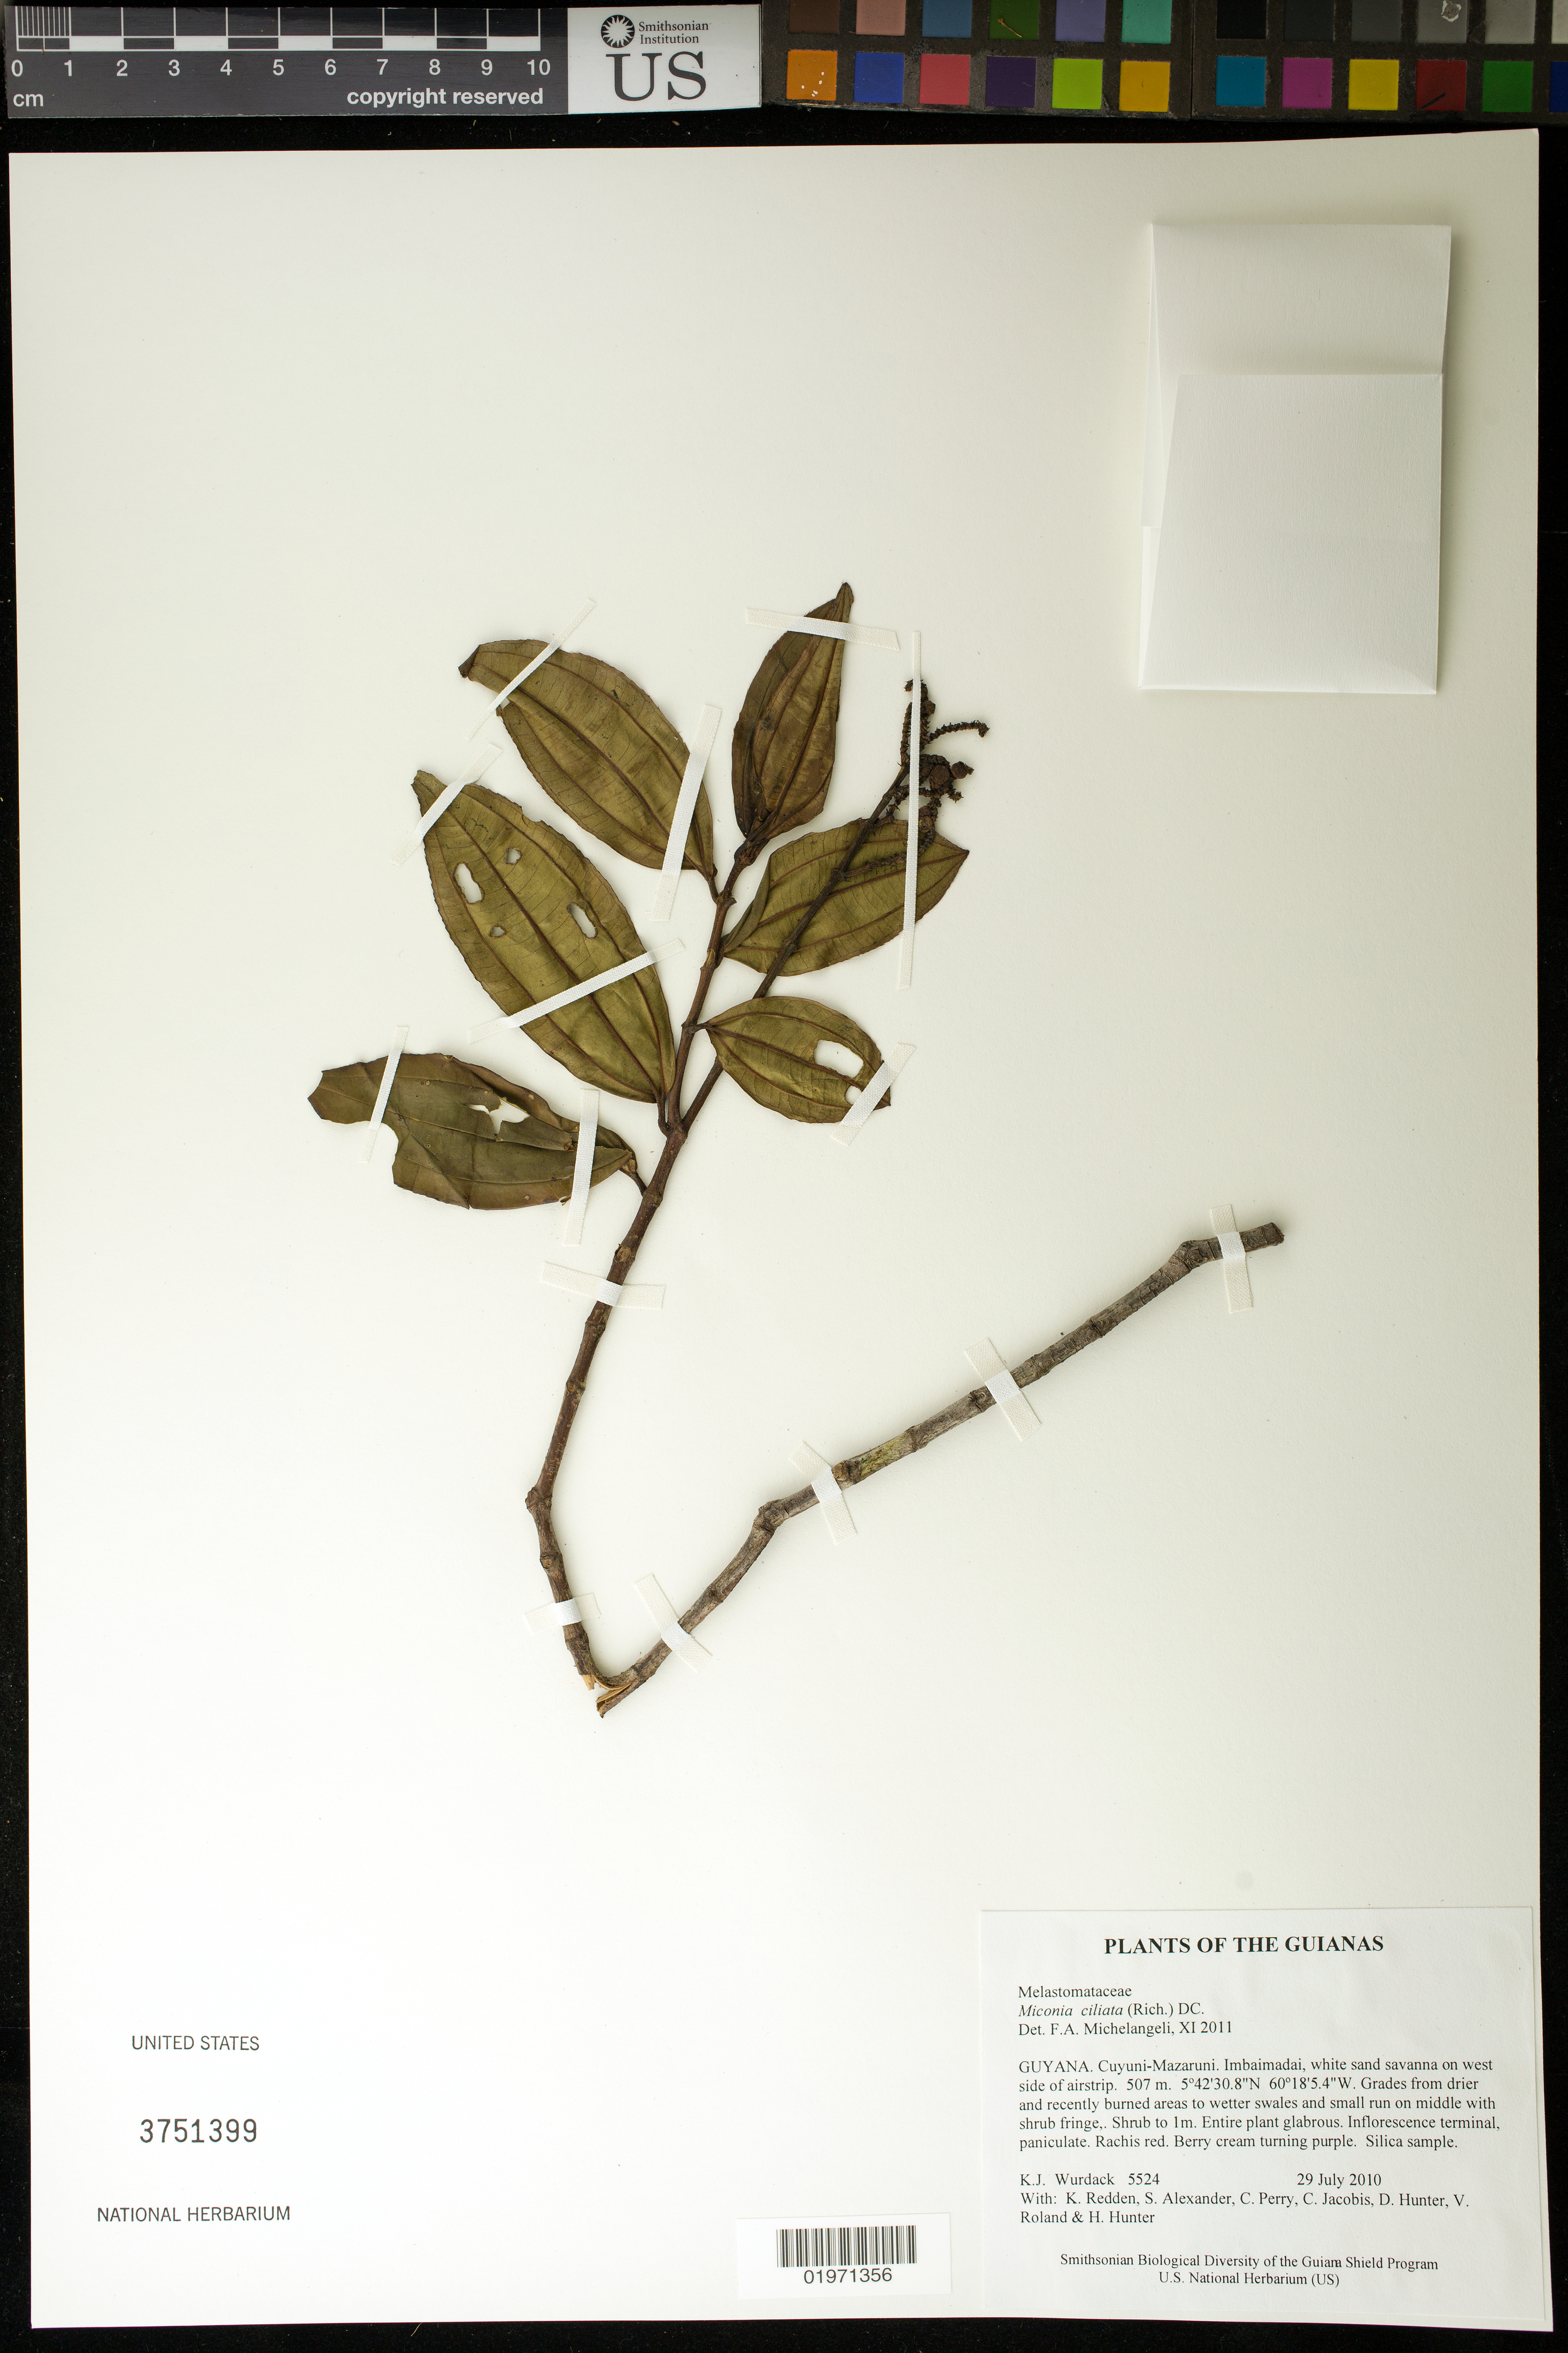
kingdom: Plantae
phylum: Tracheophyta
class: Magnoliopsida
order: Myrtales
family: Melastomataceae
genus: Miconia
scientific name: Miconia ciliata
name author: (Rich.) DC.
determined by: Michelangeli, F. A.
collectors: K. Wurdack, K. M. Redden, S. N. Alexander, C. Perry, C. Jacobis, D. Hunter, V. Roland & H. Hunter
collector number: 5524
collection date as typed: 29 July 2010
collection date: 2010-07-29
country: Guyana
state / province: Cuyuni-Mazaruni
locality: Imbaimadai, white sand savanna on west side of airstrip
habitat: Grades from drier and recently burned areas to wetter swales and small run on middle with shrub fringe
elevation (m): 507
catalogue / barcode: US 3751399